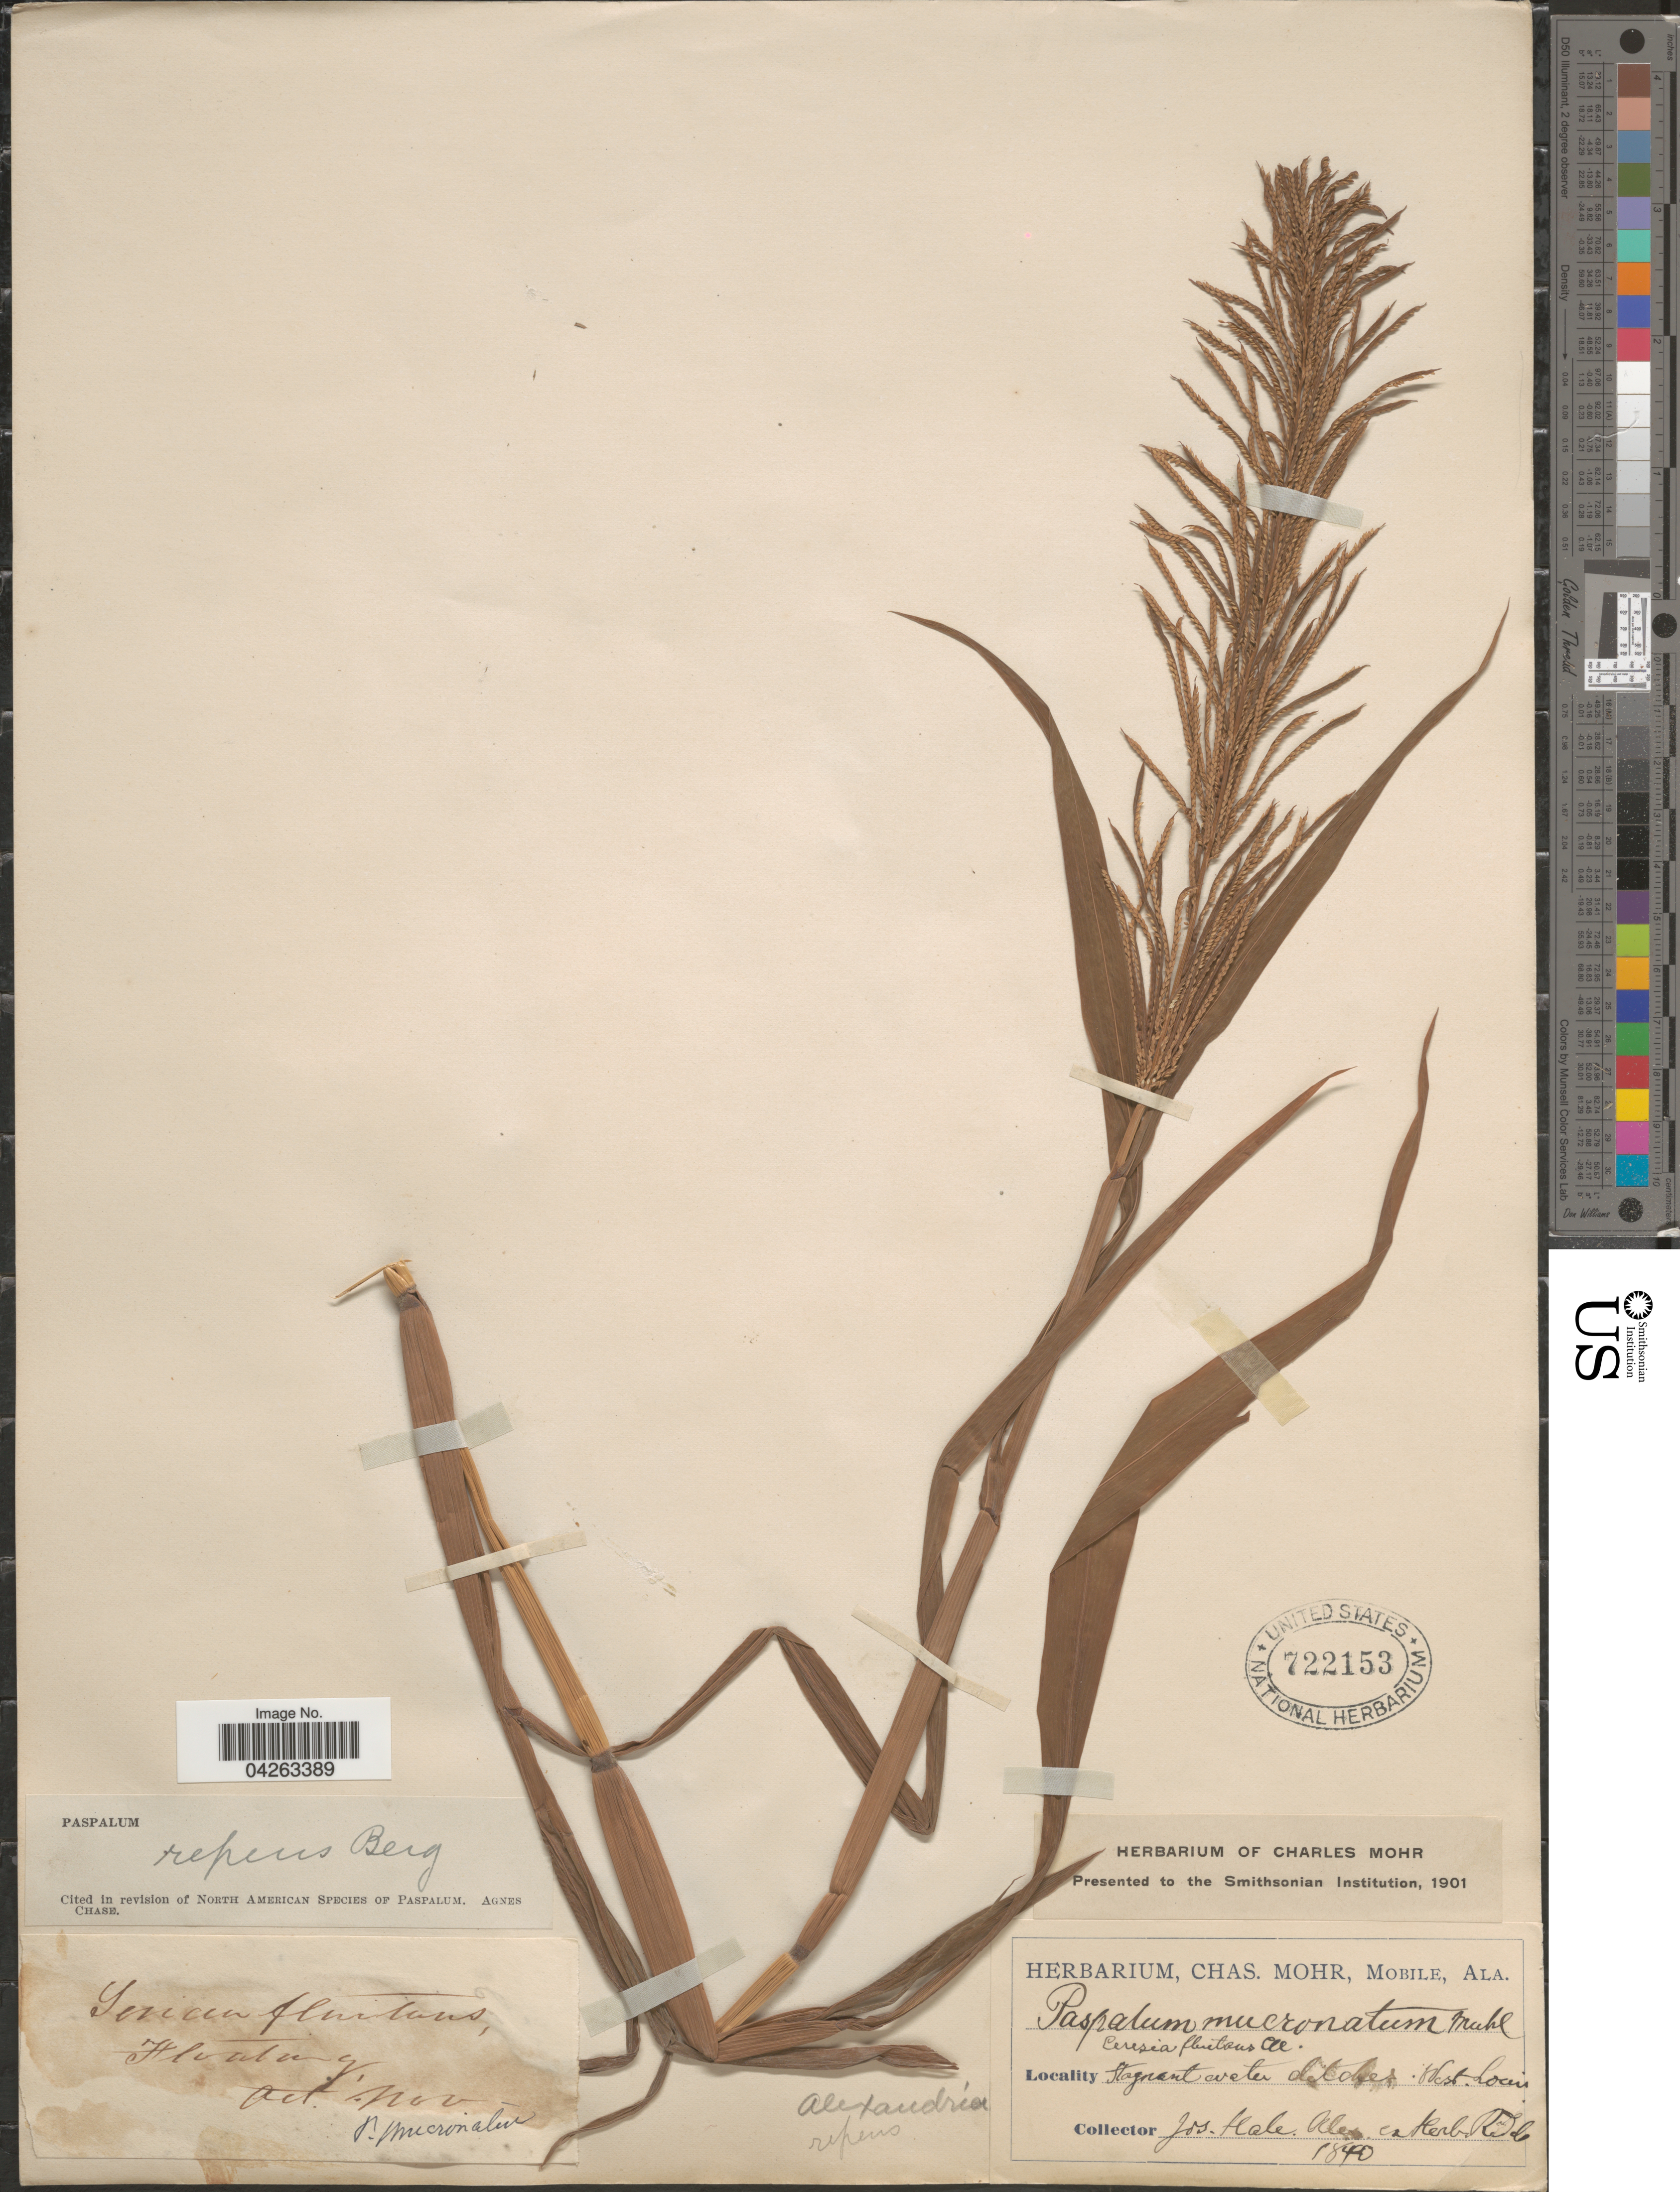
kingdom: Plantae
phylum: Tracheophyta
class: Liliopsida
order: Poales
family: Poaceae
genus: Paspalum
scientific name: Paspalum repens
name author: P.J. Bergius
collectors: J. Hale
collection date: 1840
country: United States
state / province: Alabama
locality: Stagnant water ditches.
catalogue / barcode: US 722153